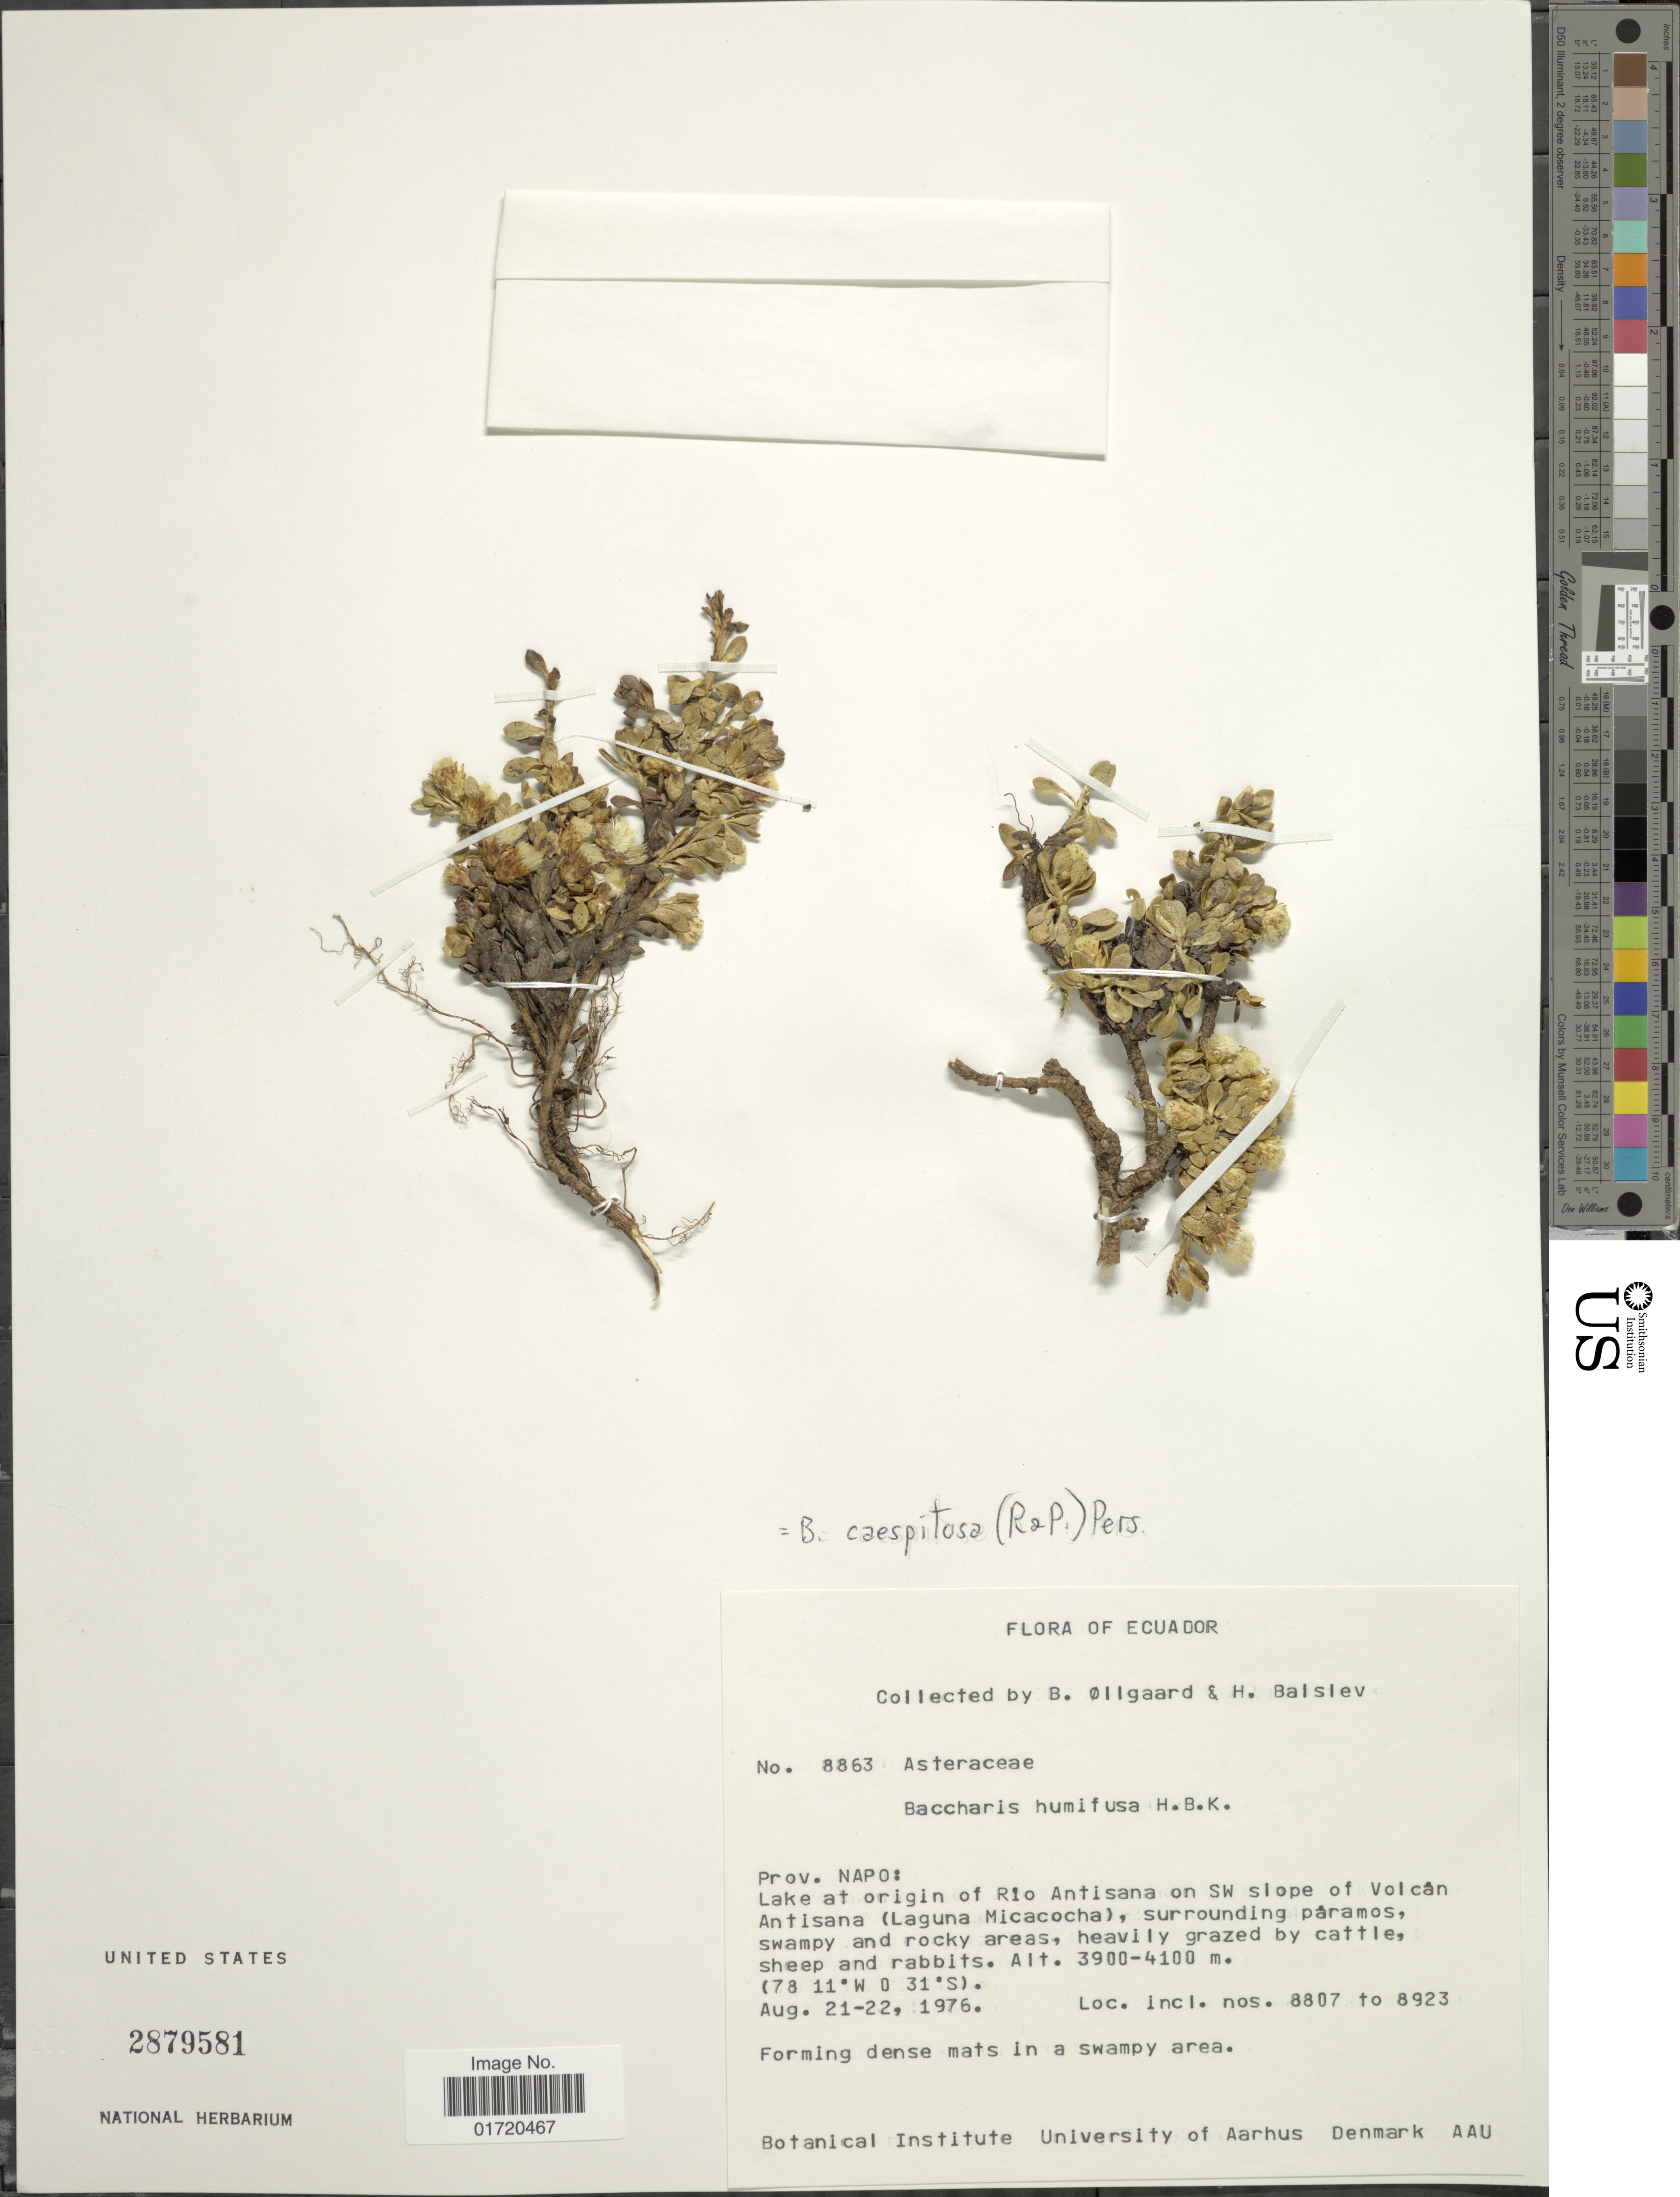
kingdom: Plantae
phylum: Tracheophyta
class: Magnoliopsida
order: Asterales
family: Asteraceae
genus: Baccharis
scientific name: Baccharis caespitosa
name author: (Ruiz & Pav.) Pers.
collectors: B. Øllgaard & H. Balslev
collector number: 8863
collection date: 1976-08-21/1976-08-22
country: Ecuador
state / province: Napo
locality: Lake at origin of Rio Antisana on sw slope of Volcan Antisana (Laguna Micacocha)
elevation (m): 3900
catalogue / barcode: US 2879581